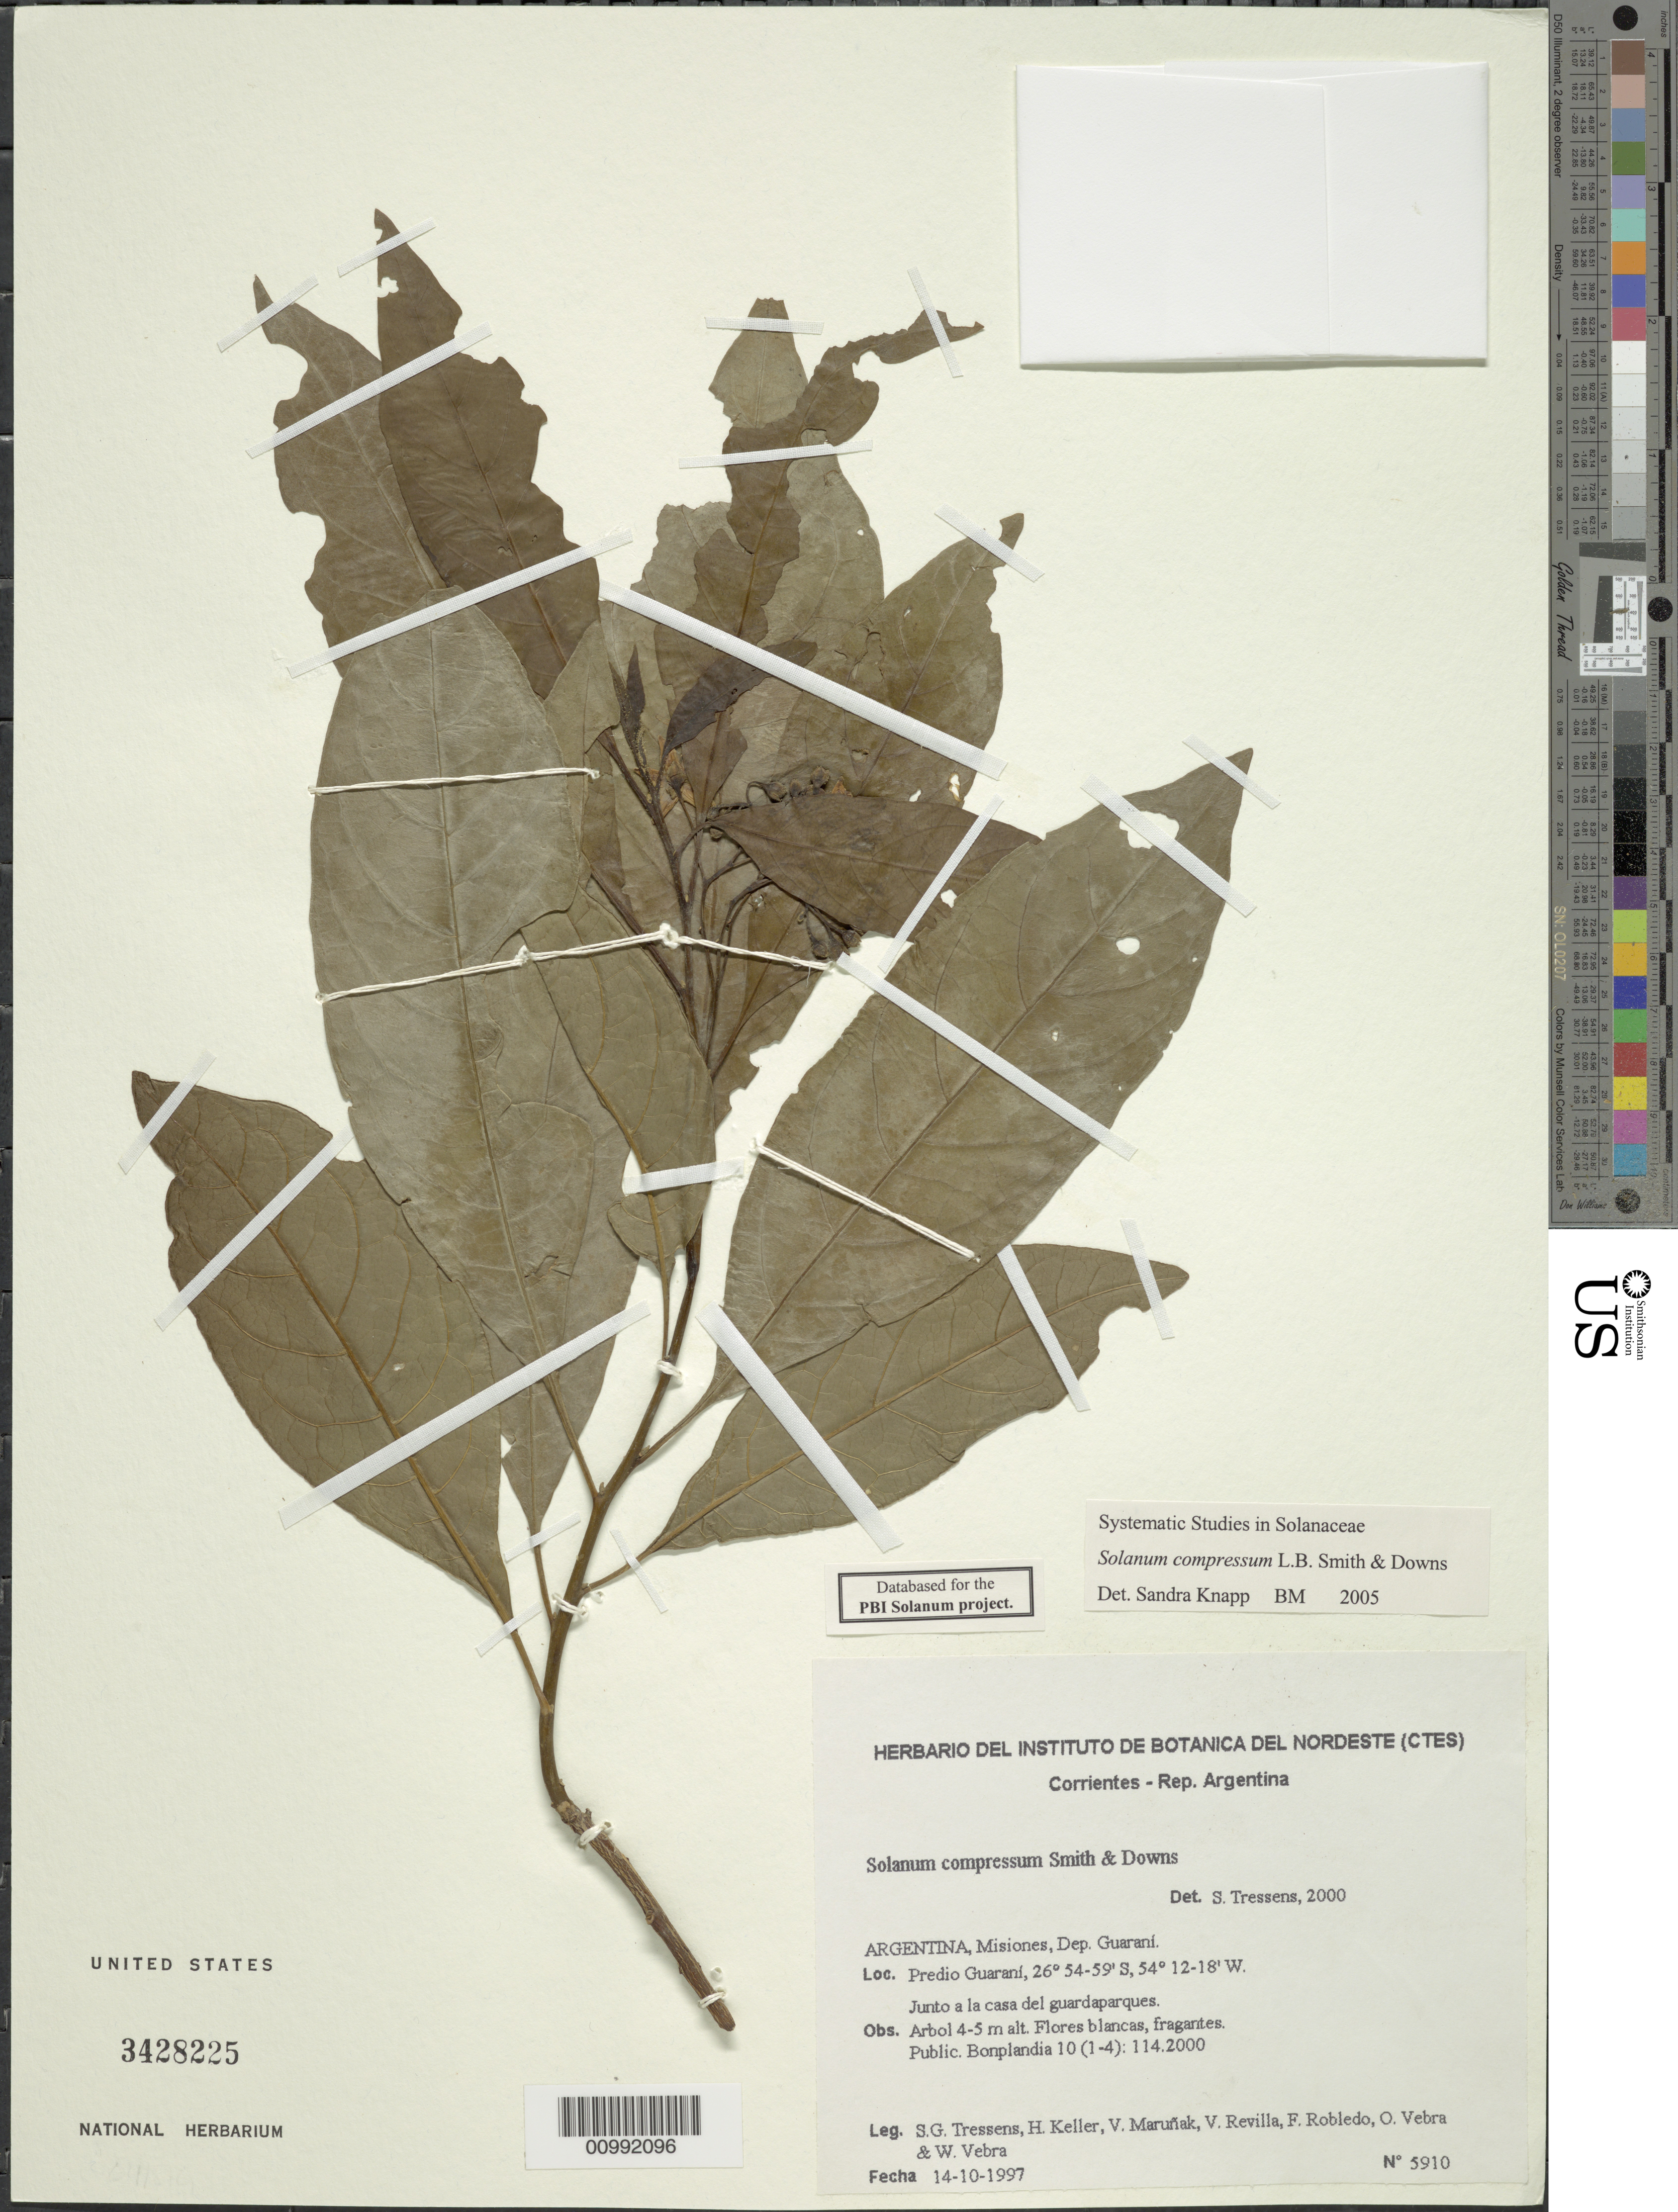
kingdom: Plantae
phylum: Tracheophyta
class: Magnoliopsida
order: Solanales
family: Solanaceae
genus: Solanum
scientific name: Solanum compressum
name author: L.B. Sm. & Downs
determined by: Knapp, S. D.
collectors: S. Tressens, H. Keller, V. Maruñak, V. Revilla, F. Robledo, O. Vebra & W. Vebra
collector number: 5910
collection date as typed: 14 Oct 1997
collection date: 1997-10-14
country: Argentina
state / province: Misiones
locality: junto a la casa de guardaparques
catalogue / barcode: US 3428225